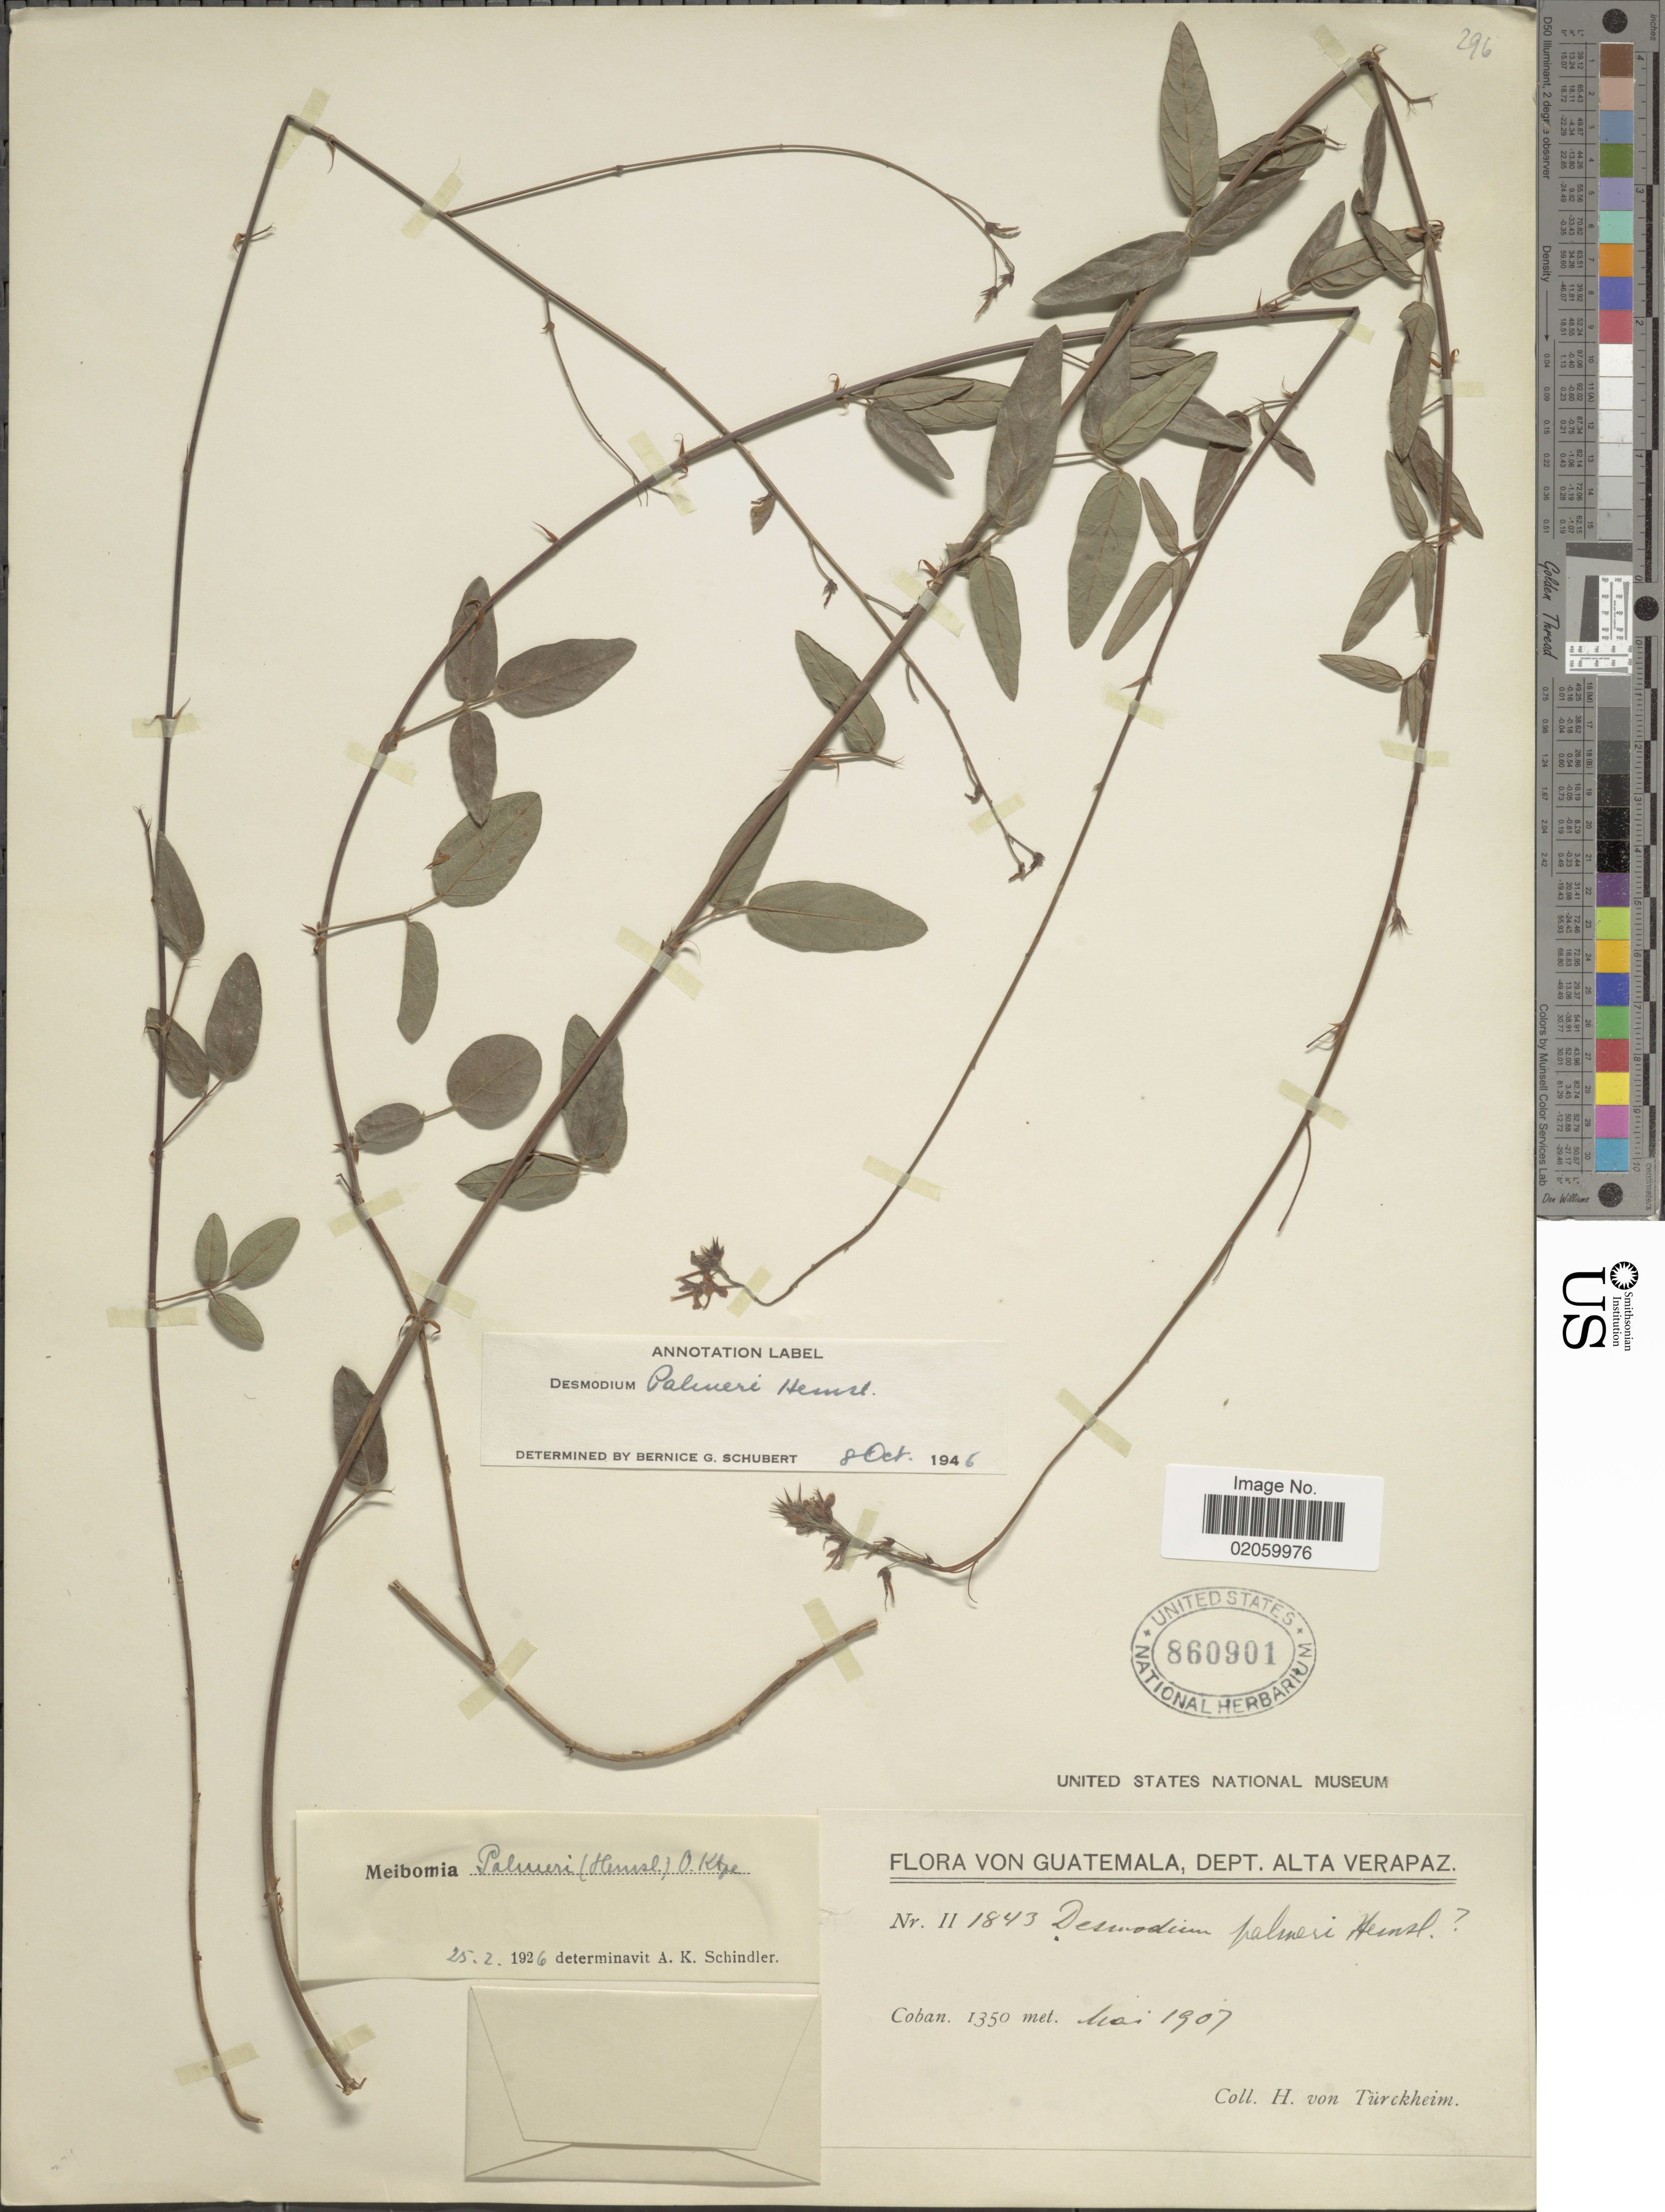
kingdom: Plantae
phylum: Tracheophyta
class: Magnoliopsida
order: Fabales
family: Fabaceae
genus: Desmodium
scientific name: Desmodium palmeri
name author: Hemsl.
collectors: H. von Türckheim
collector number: II 1843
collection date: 1907-05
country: Guatemala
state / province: Alta Verapaz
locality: Coban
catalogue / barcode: US 860901